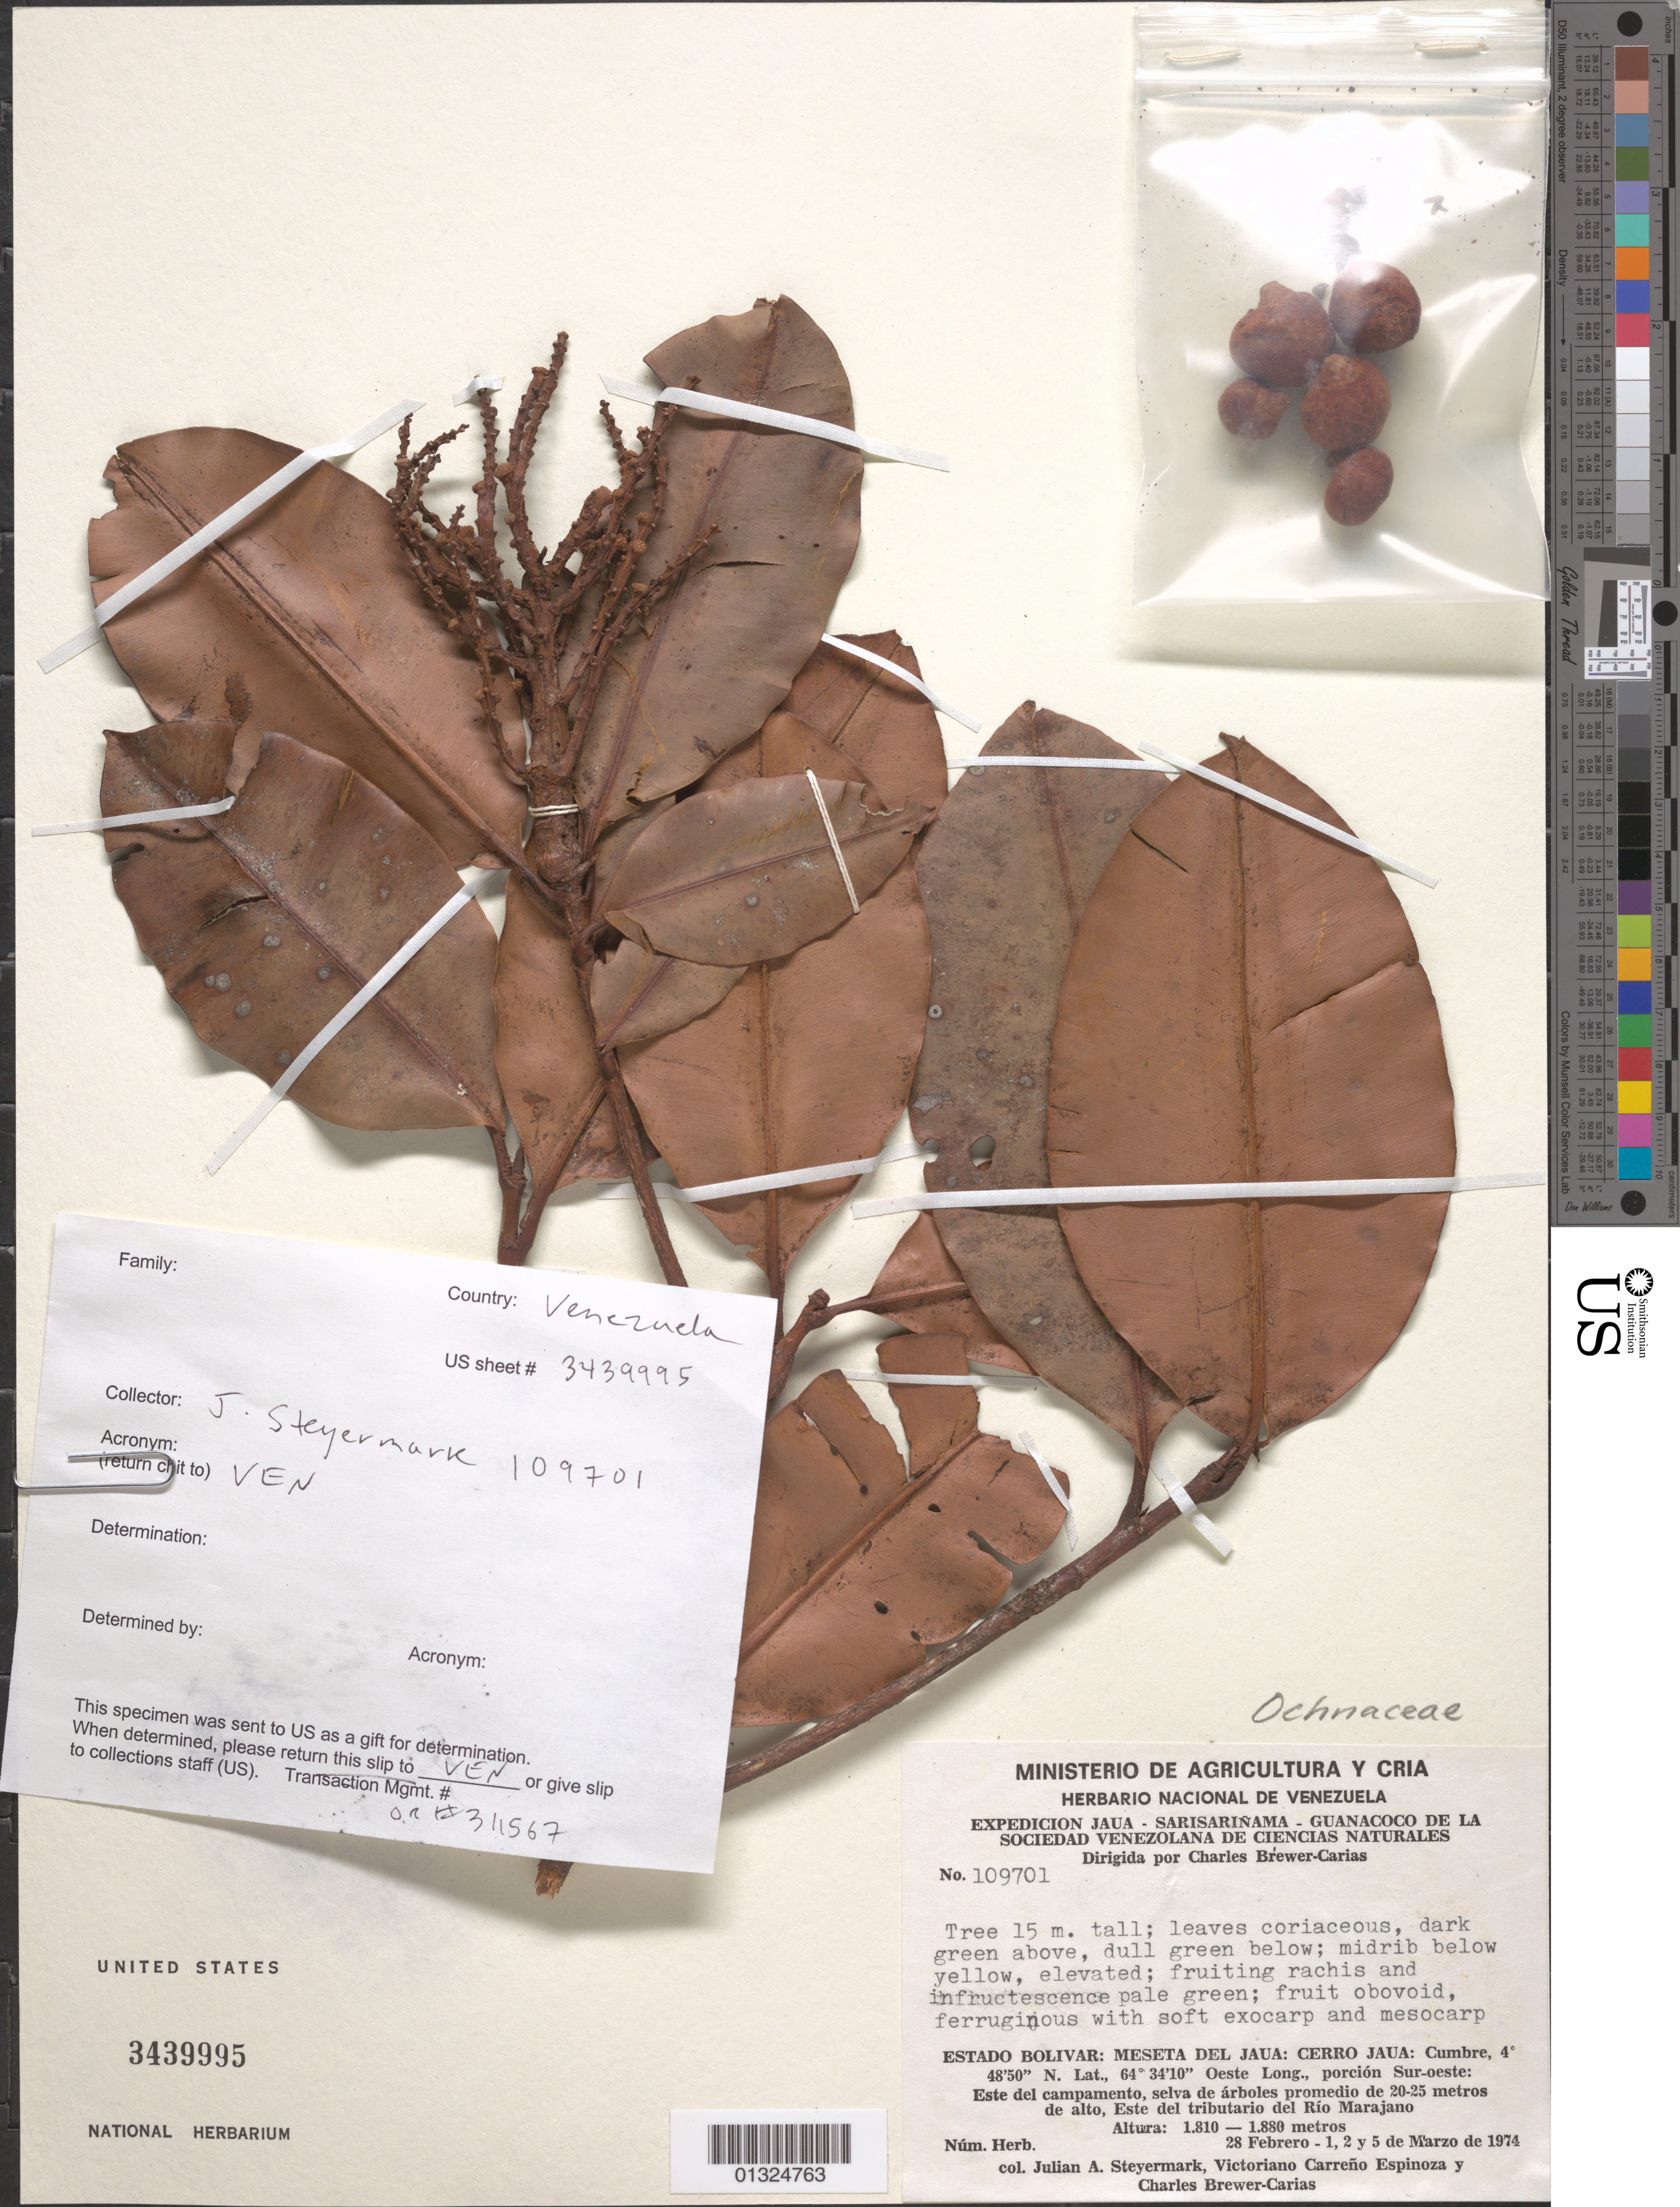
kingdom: Plantae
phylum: Tracheophyta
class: Magnoliopsida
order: Malpighiales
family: Ochnaceae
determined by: Strong, M. T., (US), Smithsonian Institution - National Museum of Natural History (UNITED STATES)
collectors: J. Steyermark, V. Carreño E. & C. Brewer-Carias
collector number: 109701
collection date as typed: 28-Feb-74 to 5-Mar-74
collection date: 1974-02-28/1974-03-05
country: Venezuela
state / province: Bolívar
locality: Meseta del Jaua: Cerro Jaua, cumbre, este del campamento, este del tributarío del Río Marajano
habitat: Selva de arboles promedio de 20-25 m de alto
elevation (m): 1810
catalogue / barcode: US 3439995